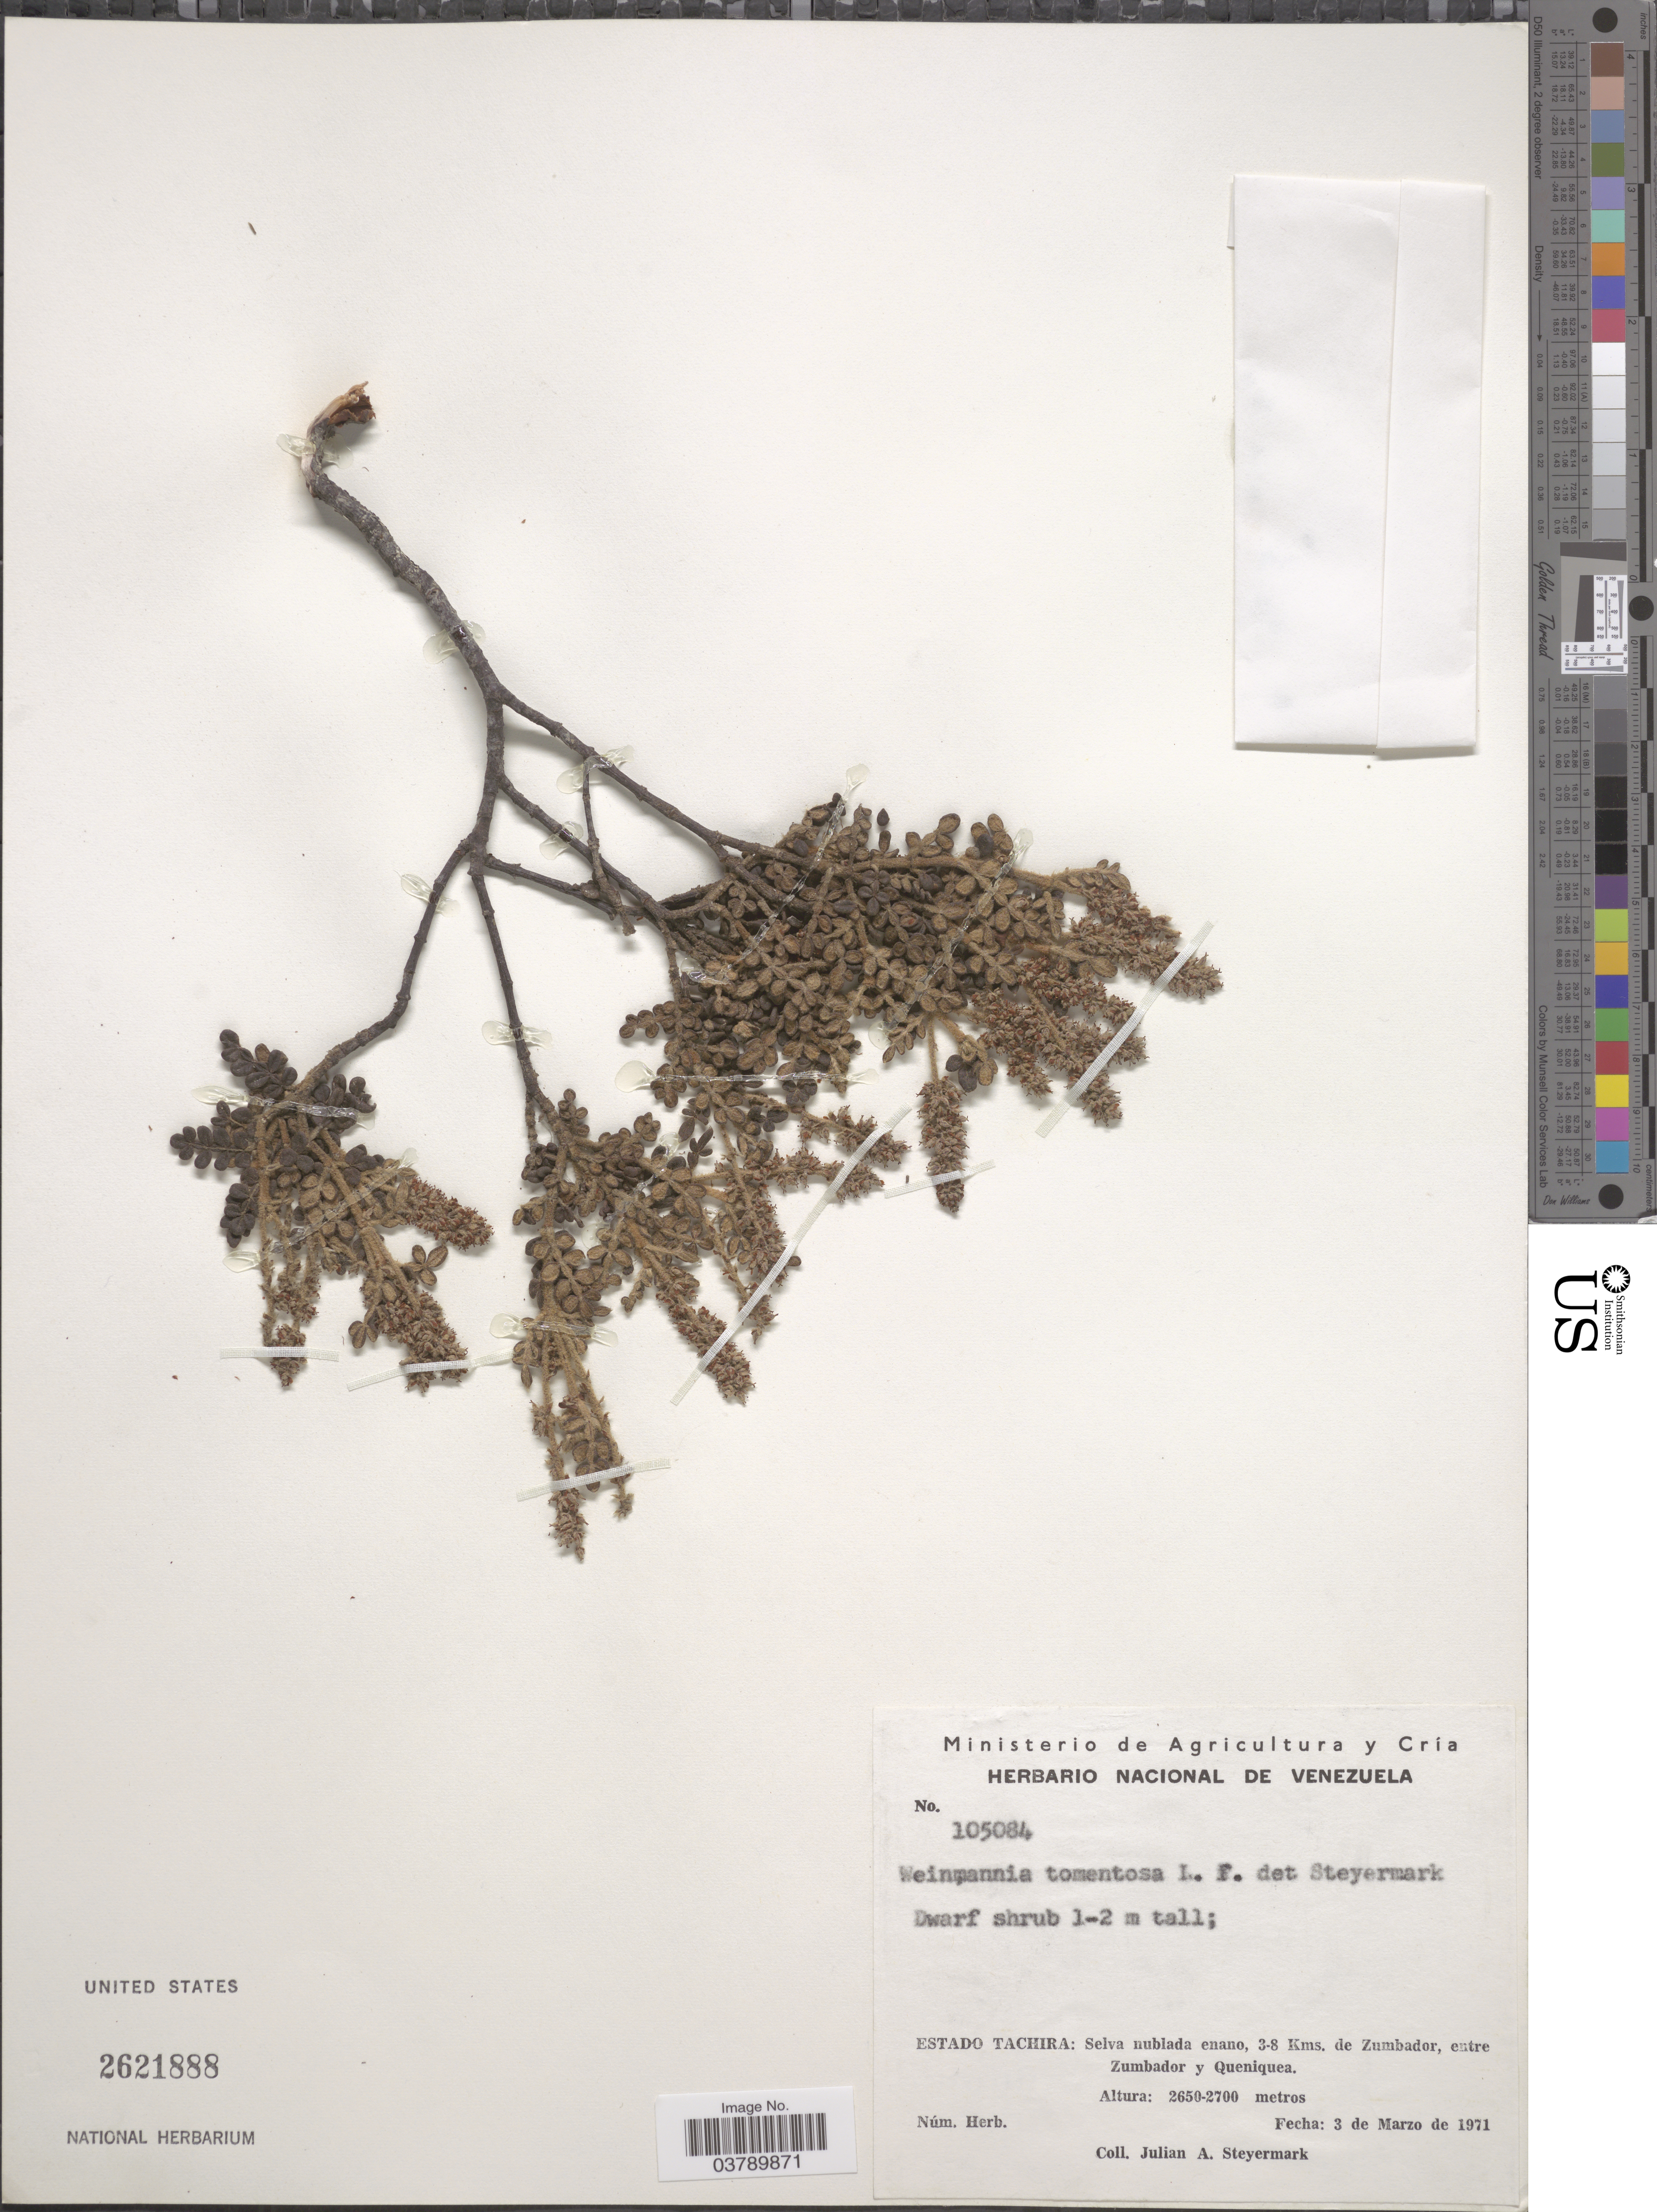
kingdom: Plantae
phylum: Tracheophyta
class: Magnoliopsida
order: Oxalidales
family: Cunoniaceae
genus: Weinmannia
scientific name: Weinmannia tomentosa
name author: L.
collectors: J. Steyermark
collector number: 105084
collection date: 1971-03-03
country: Venezuela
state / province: Tachira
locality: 3-8 Kms. de Zumbador, entre Zumbador y Queniquea.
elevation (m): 2650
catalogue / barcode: US 2621888